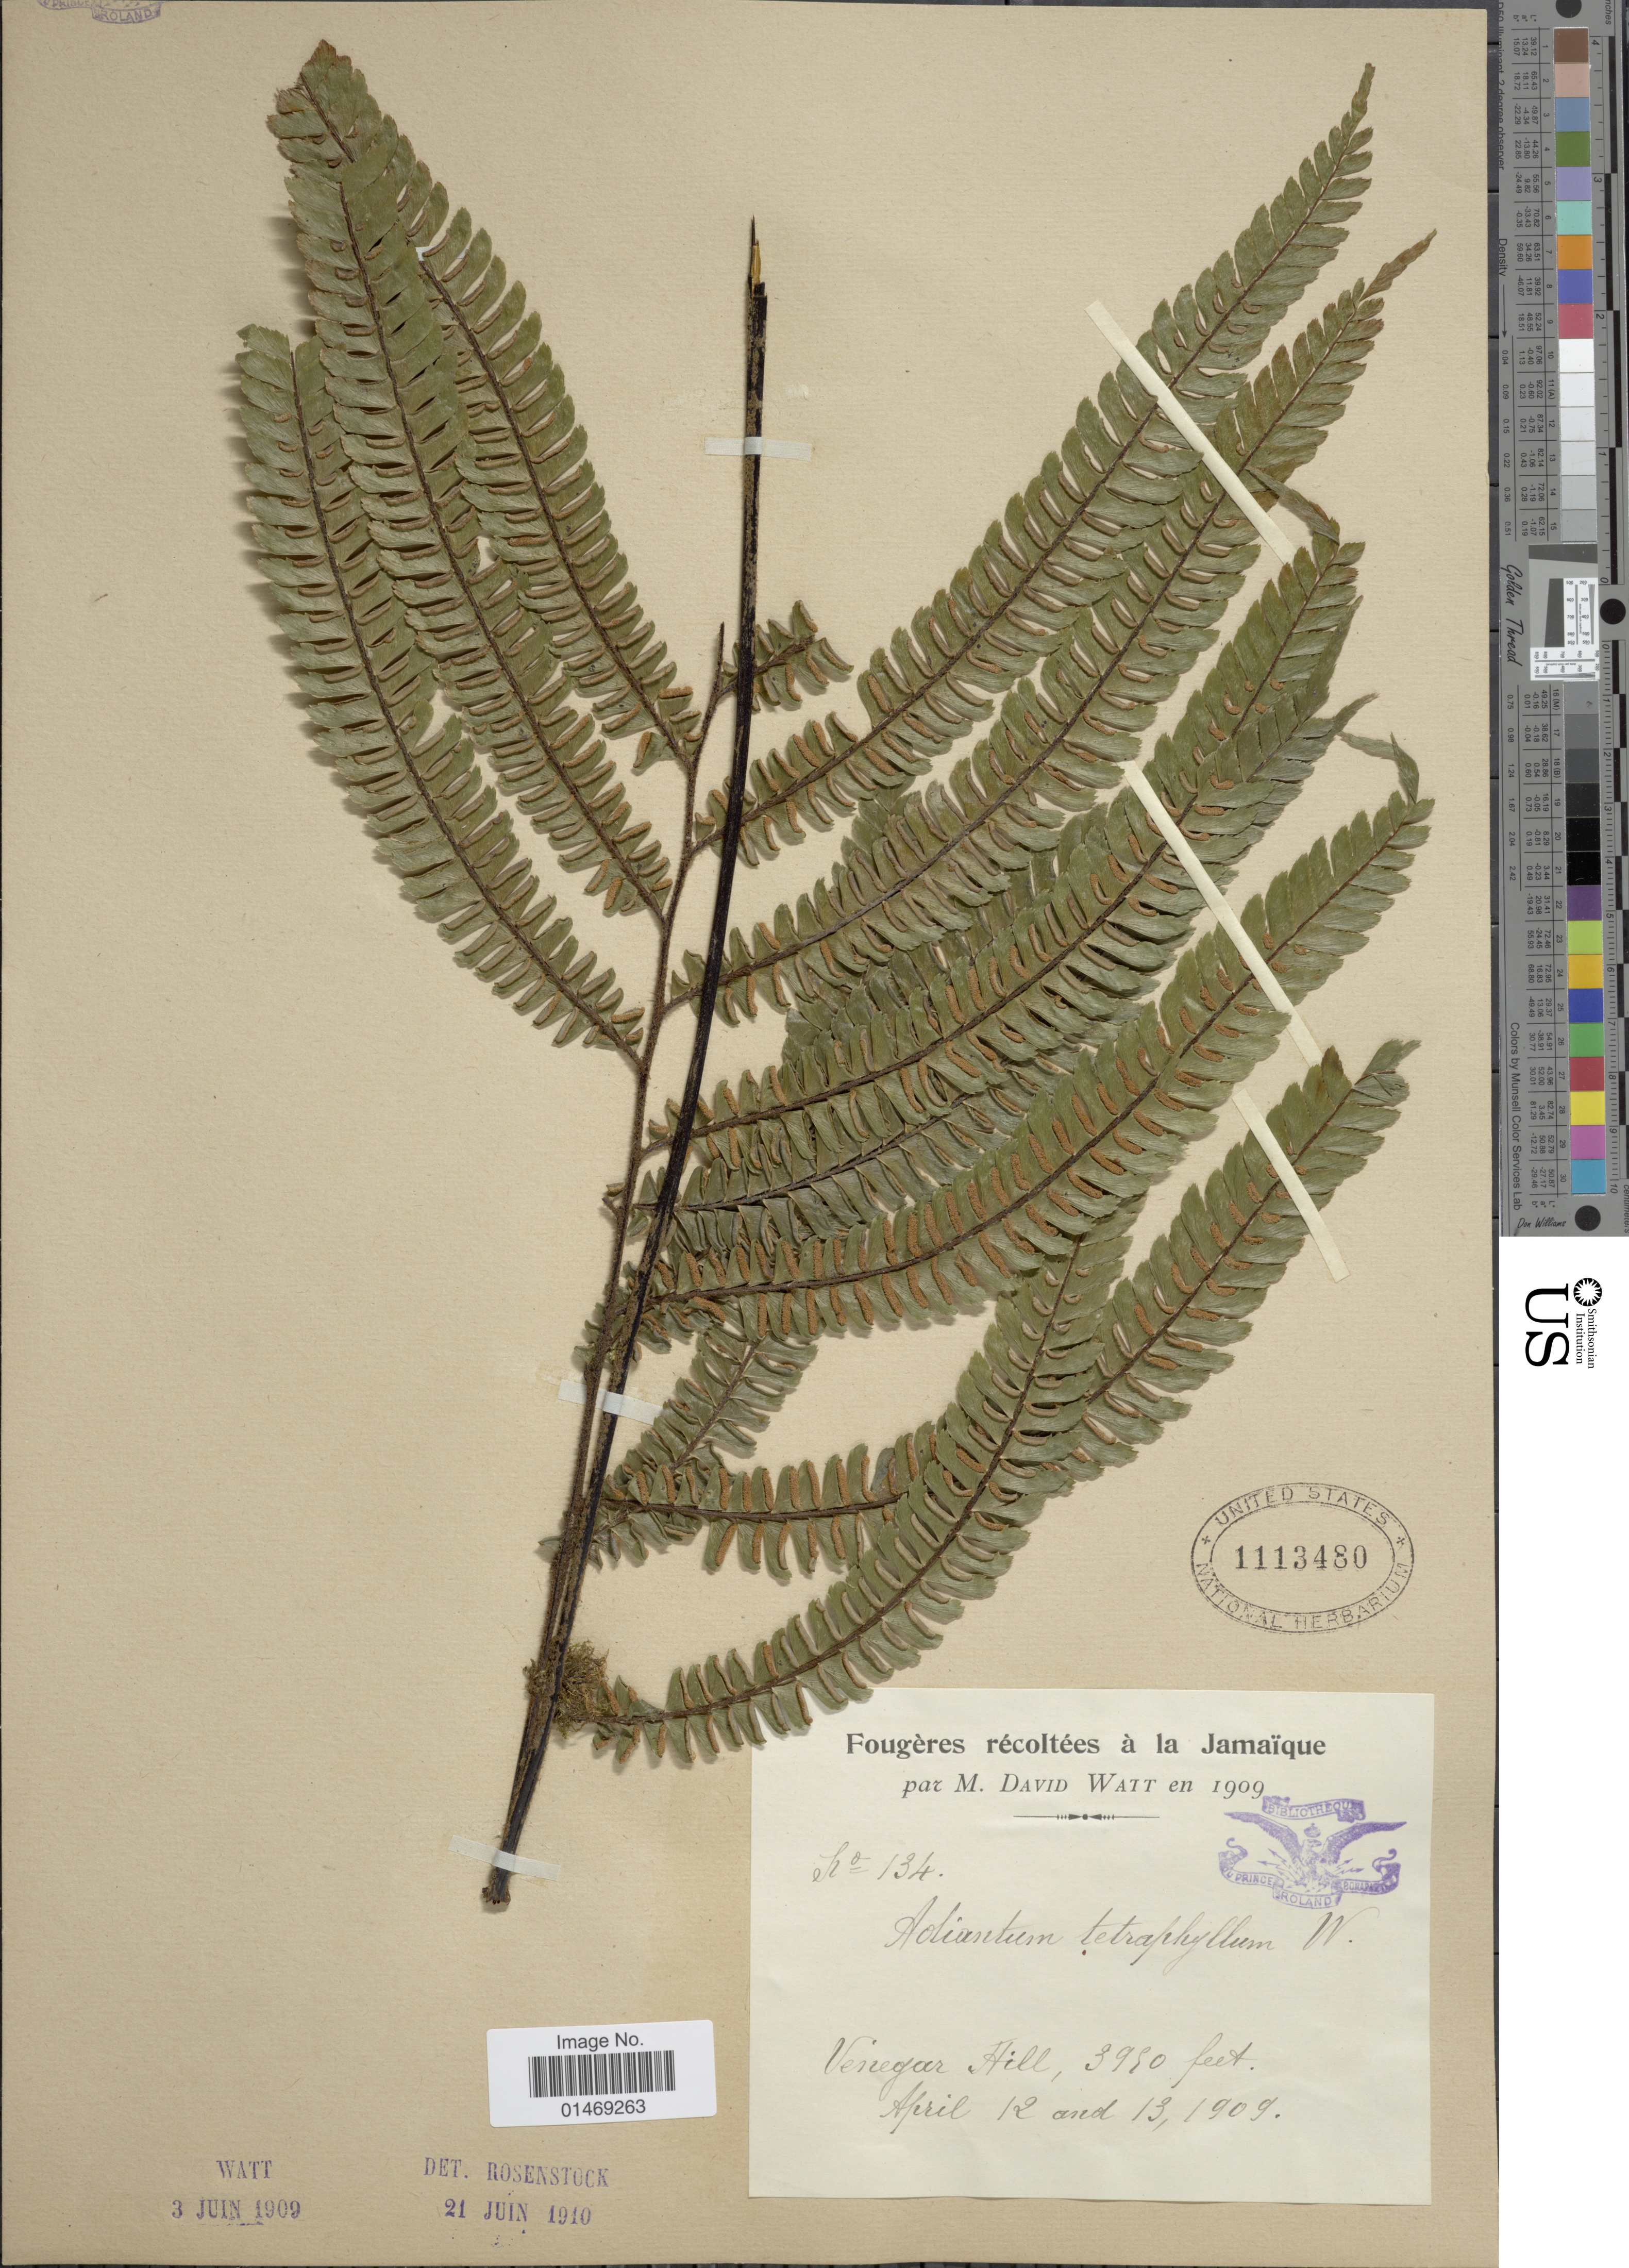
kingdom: Plantae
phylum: Tracheophyta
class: Polypodiopsida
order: Polypodiales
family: Pteridaceae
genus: Adiantum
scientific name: Adiantum pulverulentum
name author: L.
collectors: M. Watt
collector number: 134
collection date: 1909-04-12/1909-04-13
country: Jamaica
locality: Venegar Hill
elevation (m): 1204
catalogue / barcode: US 1113480